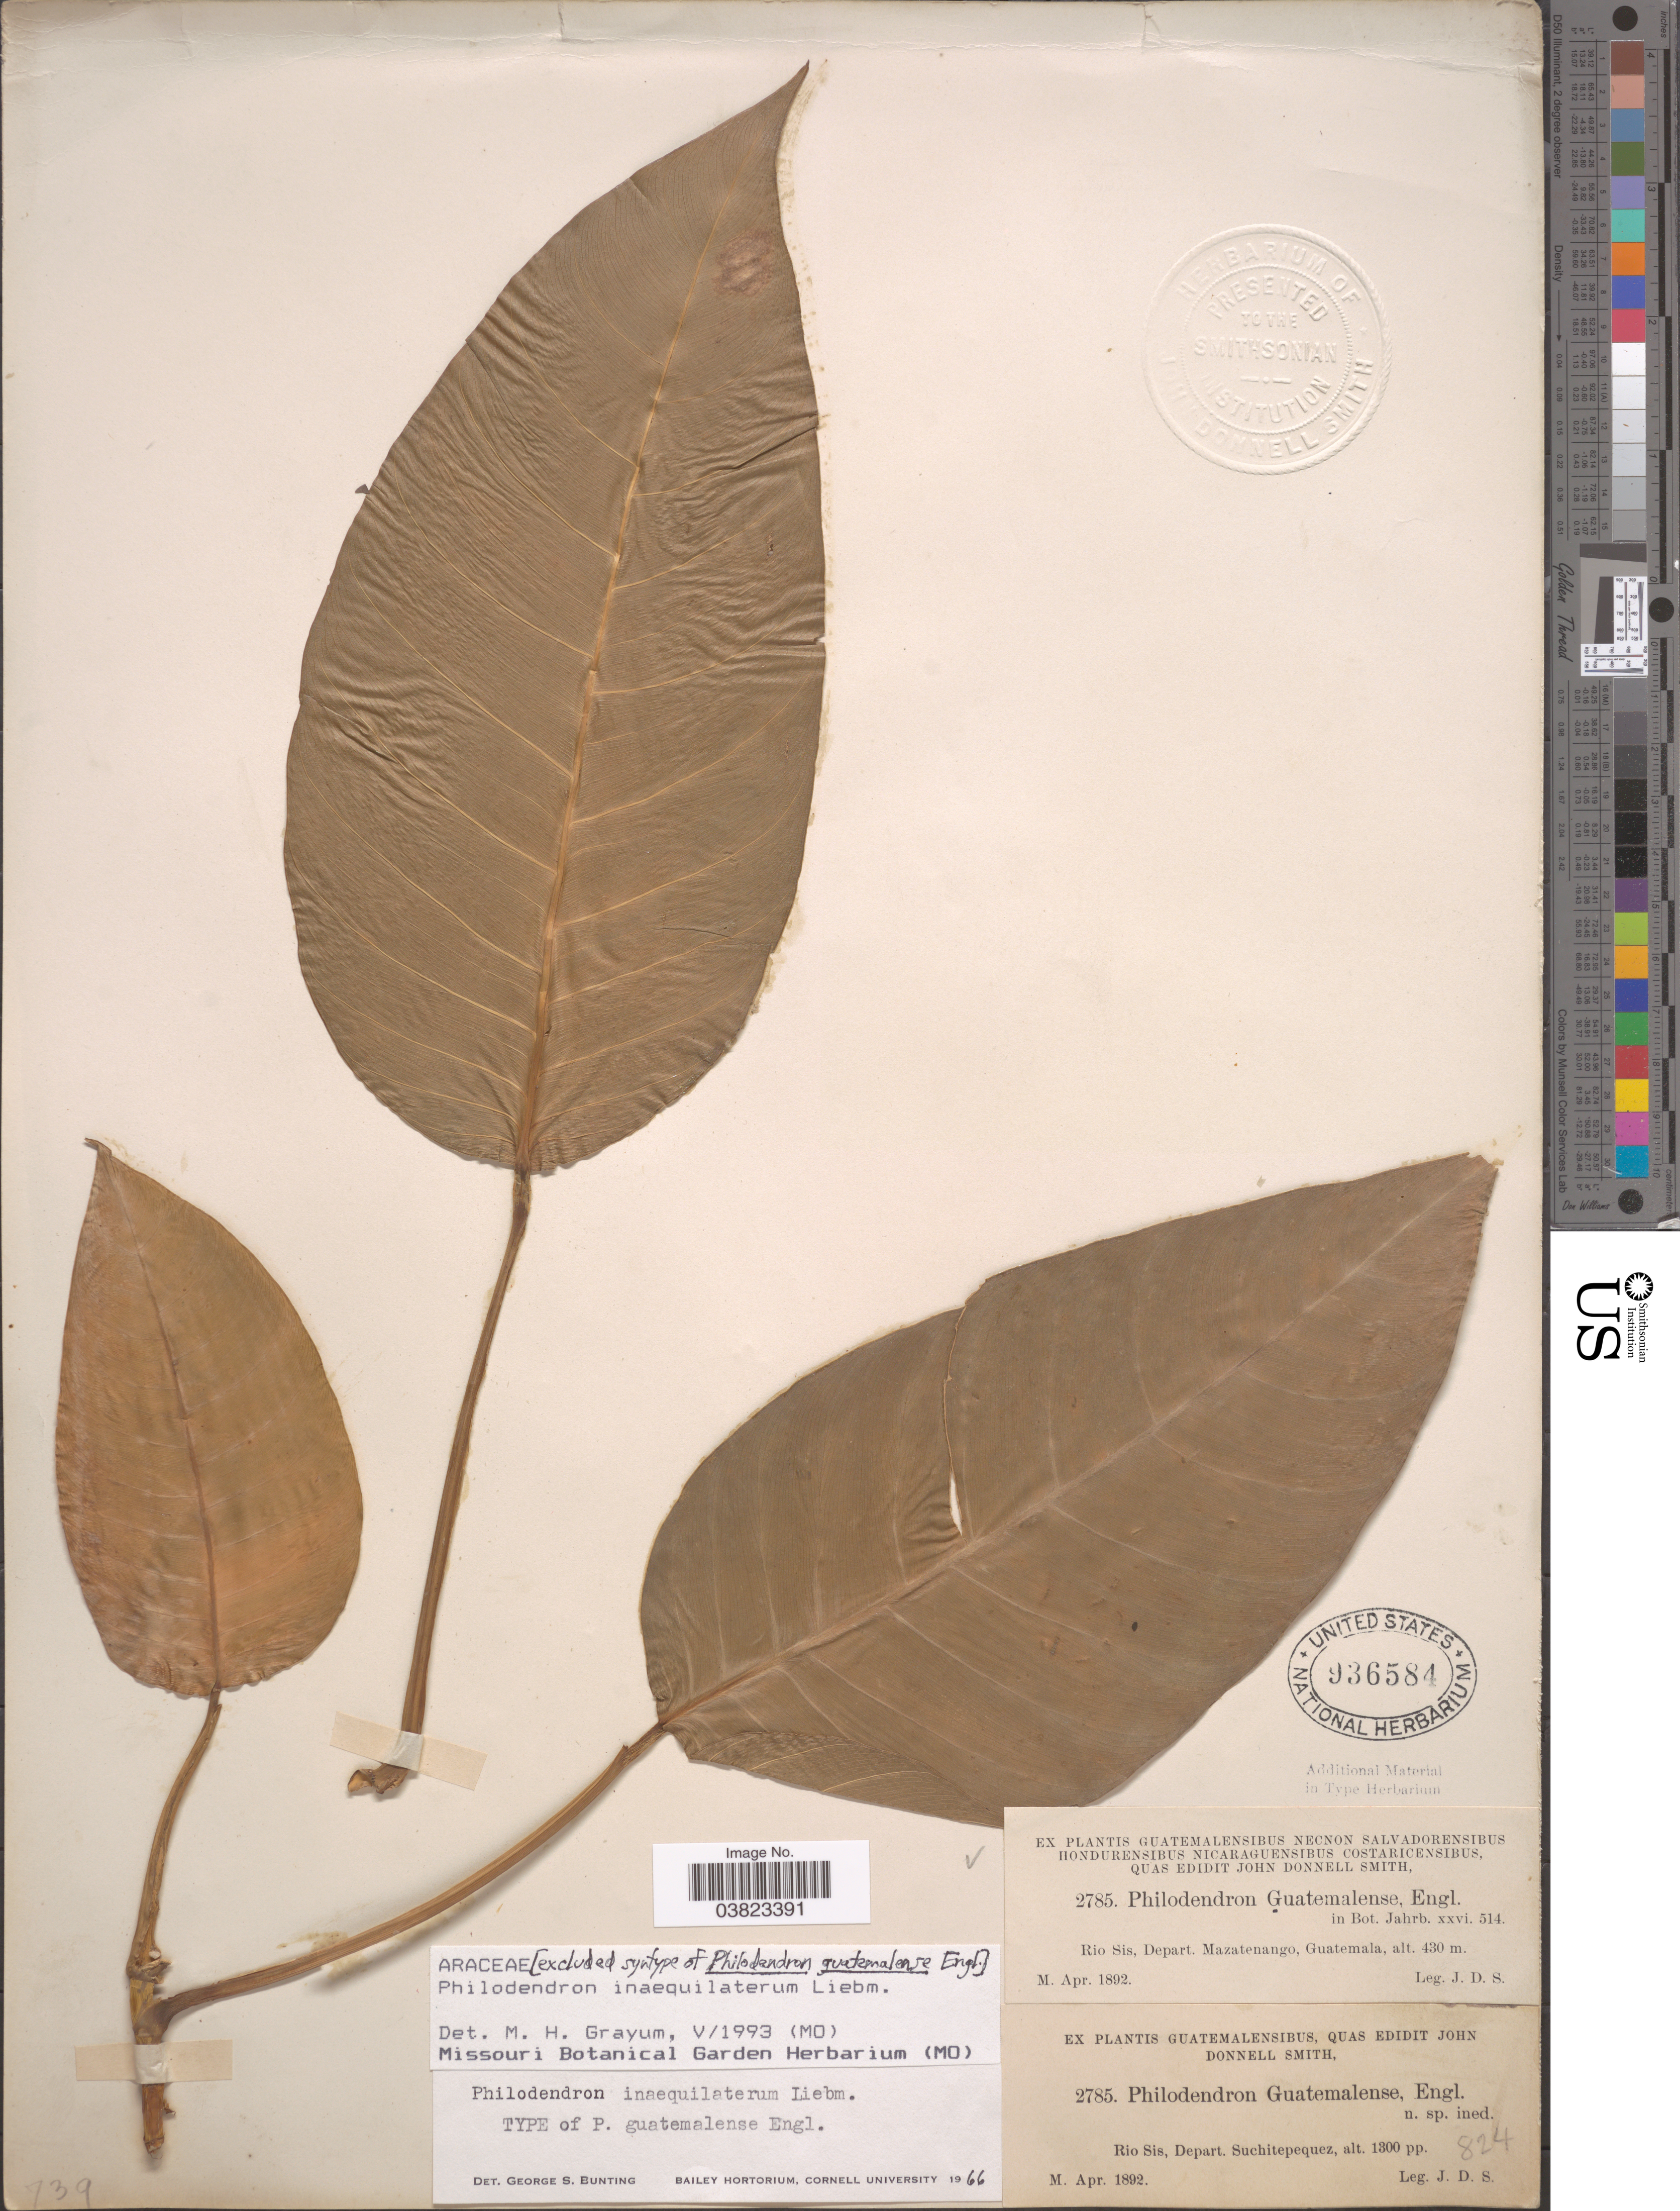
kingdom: Plantae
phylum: Tracheophyta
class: Liliopsida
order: Alismatales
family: Araceae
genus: Philodendron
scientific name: Philodendron inaequilaterum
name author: Liebm.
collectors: J. Donnell Smith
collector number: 2785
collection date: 1892-04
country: Guatemala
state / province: Suchitepequez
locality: Rio Sis, Depart. Suchitepequez.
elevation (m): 396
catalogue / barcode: US 936584